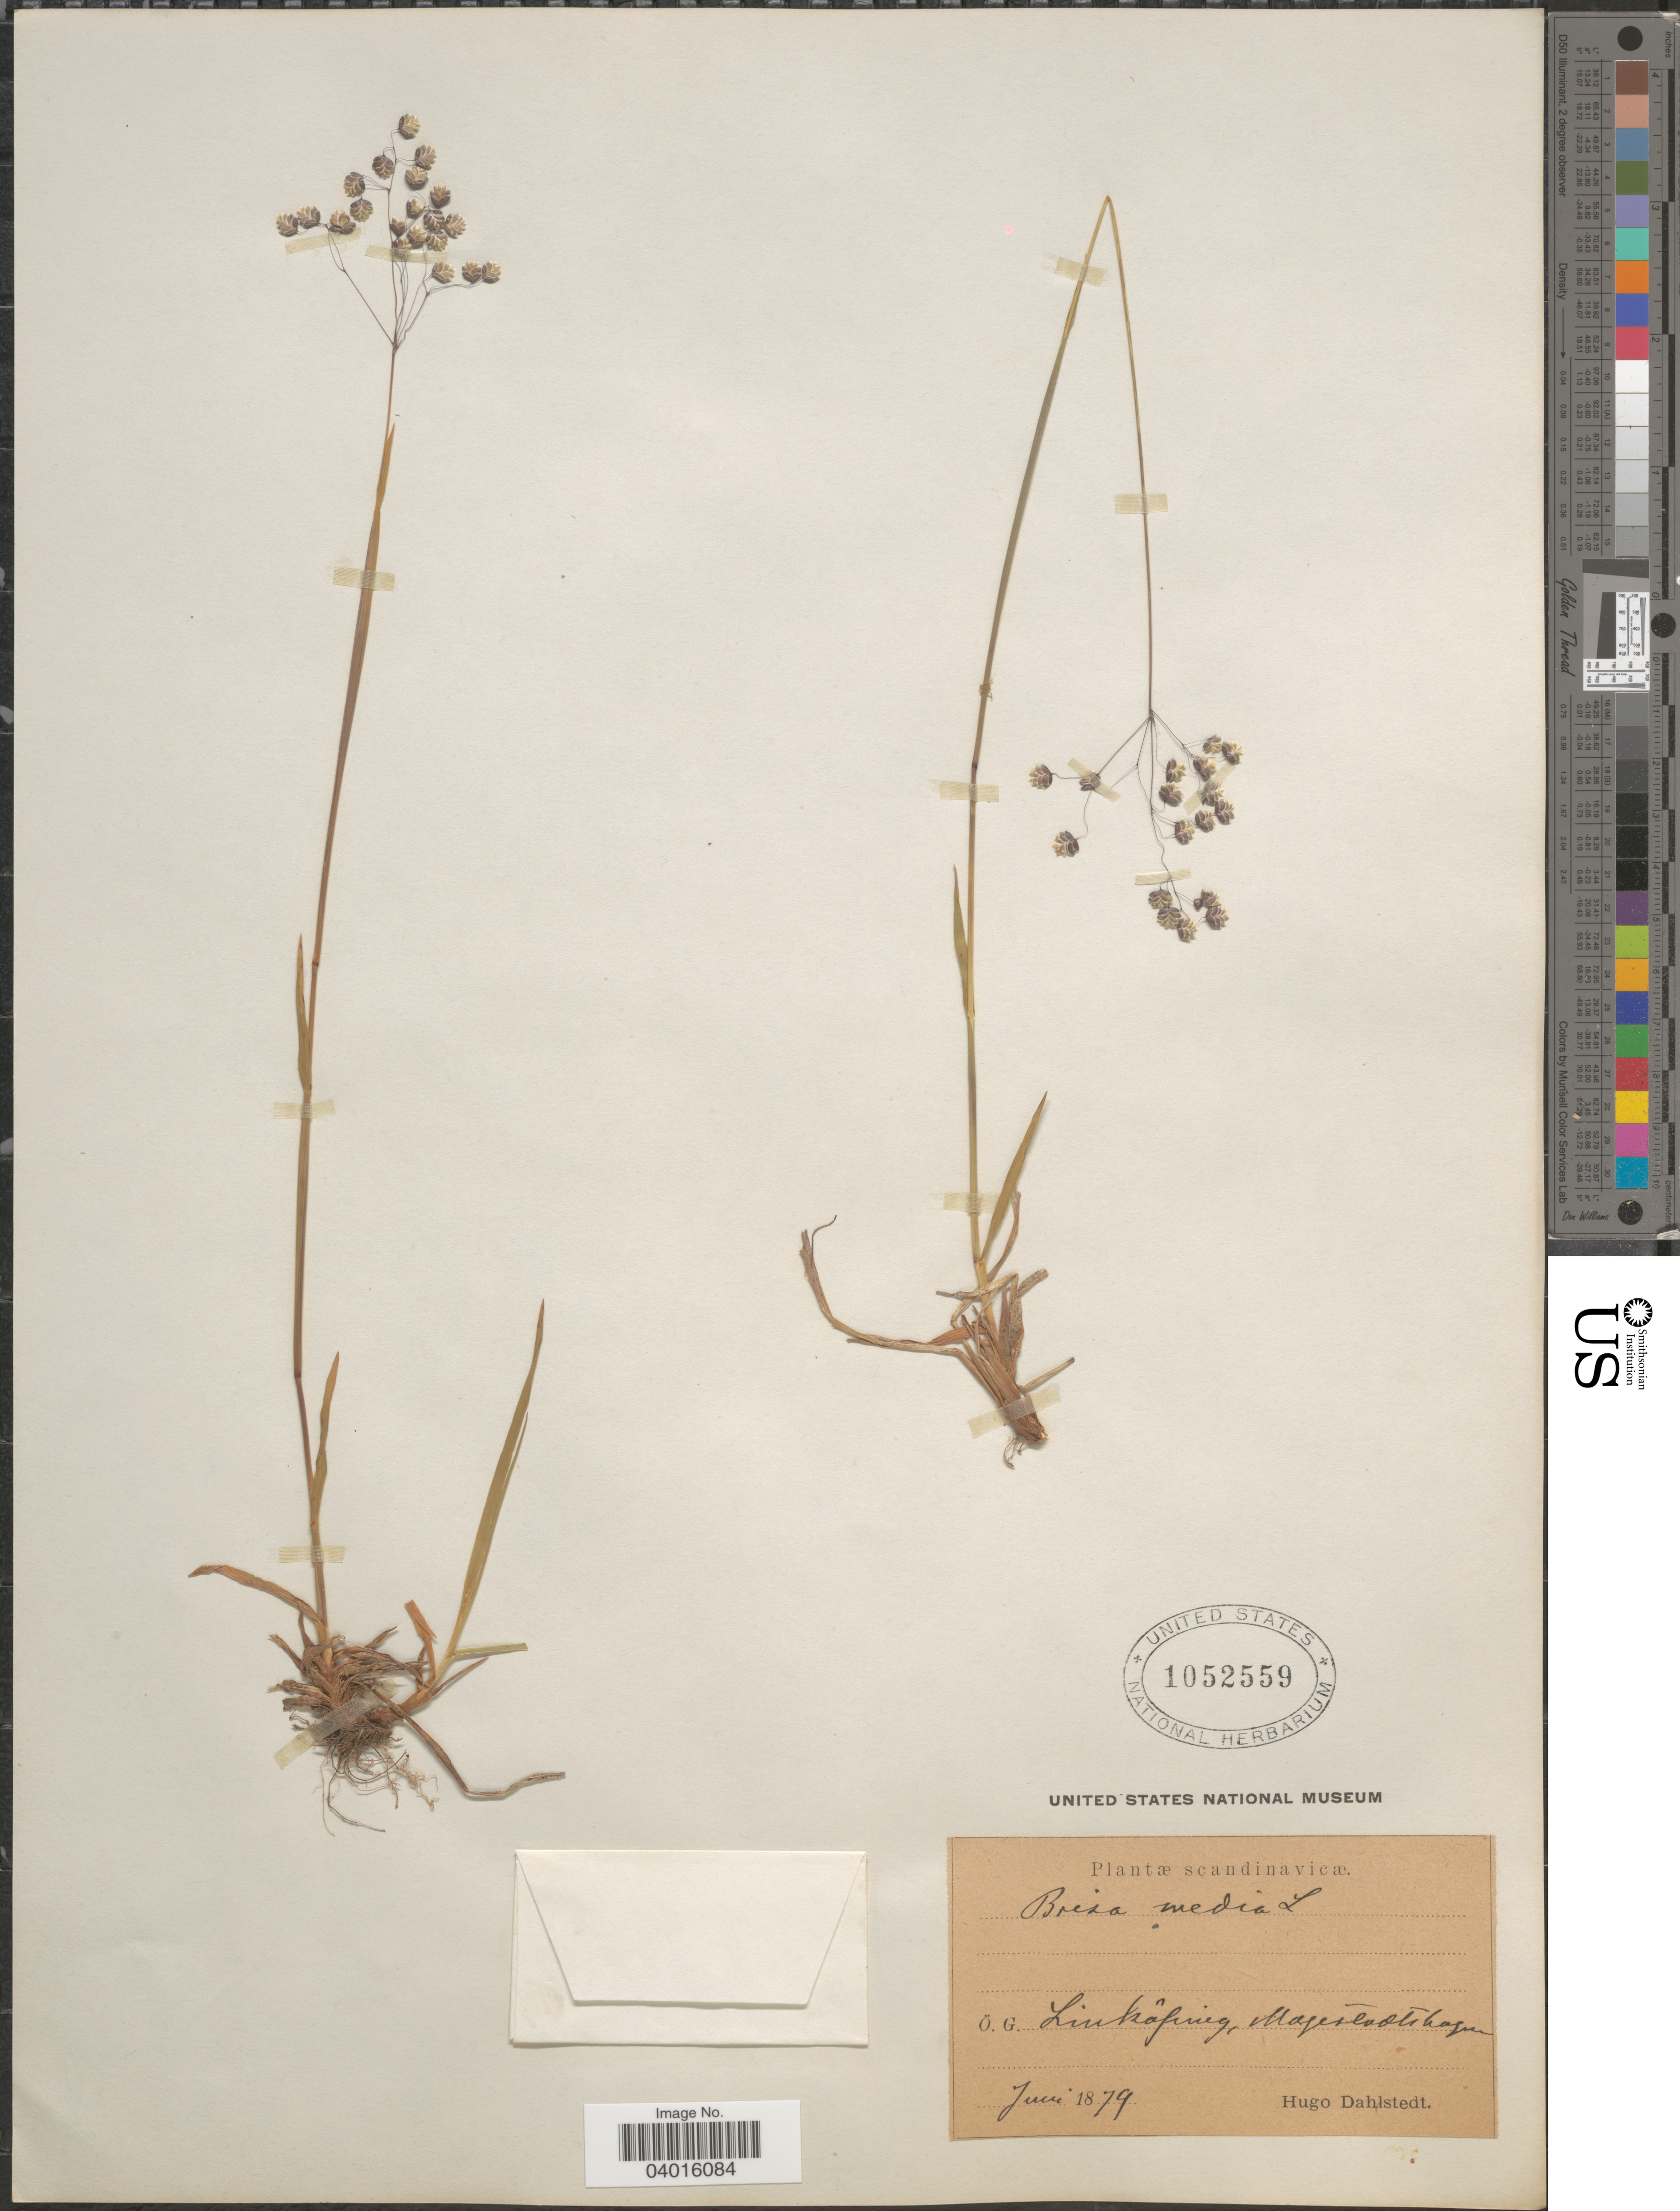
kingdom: Plantae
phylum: Tracheophyta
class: Liliopsida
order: Poales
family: Poaceae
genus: Briza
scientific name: Briza media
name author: L.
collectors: H. G. Dahlstedt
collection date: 1879-06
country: Sweden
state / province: Östergötland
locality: Ő. G. Linkoping, Magistratshagen.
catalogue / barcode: US 1052559